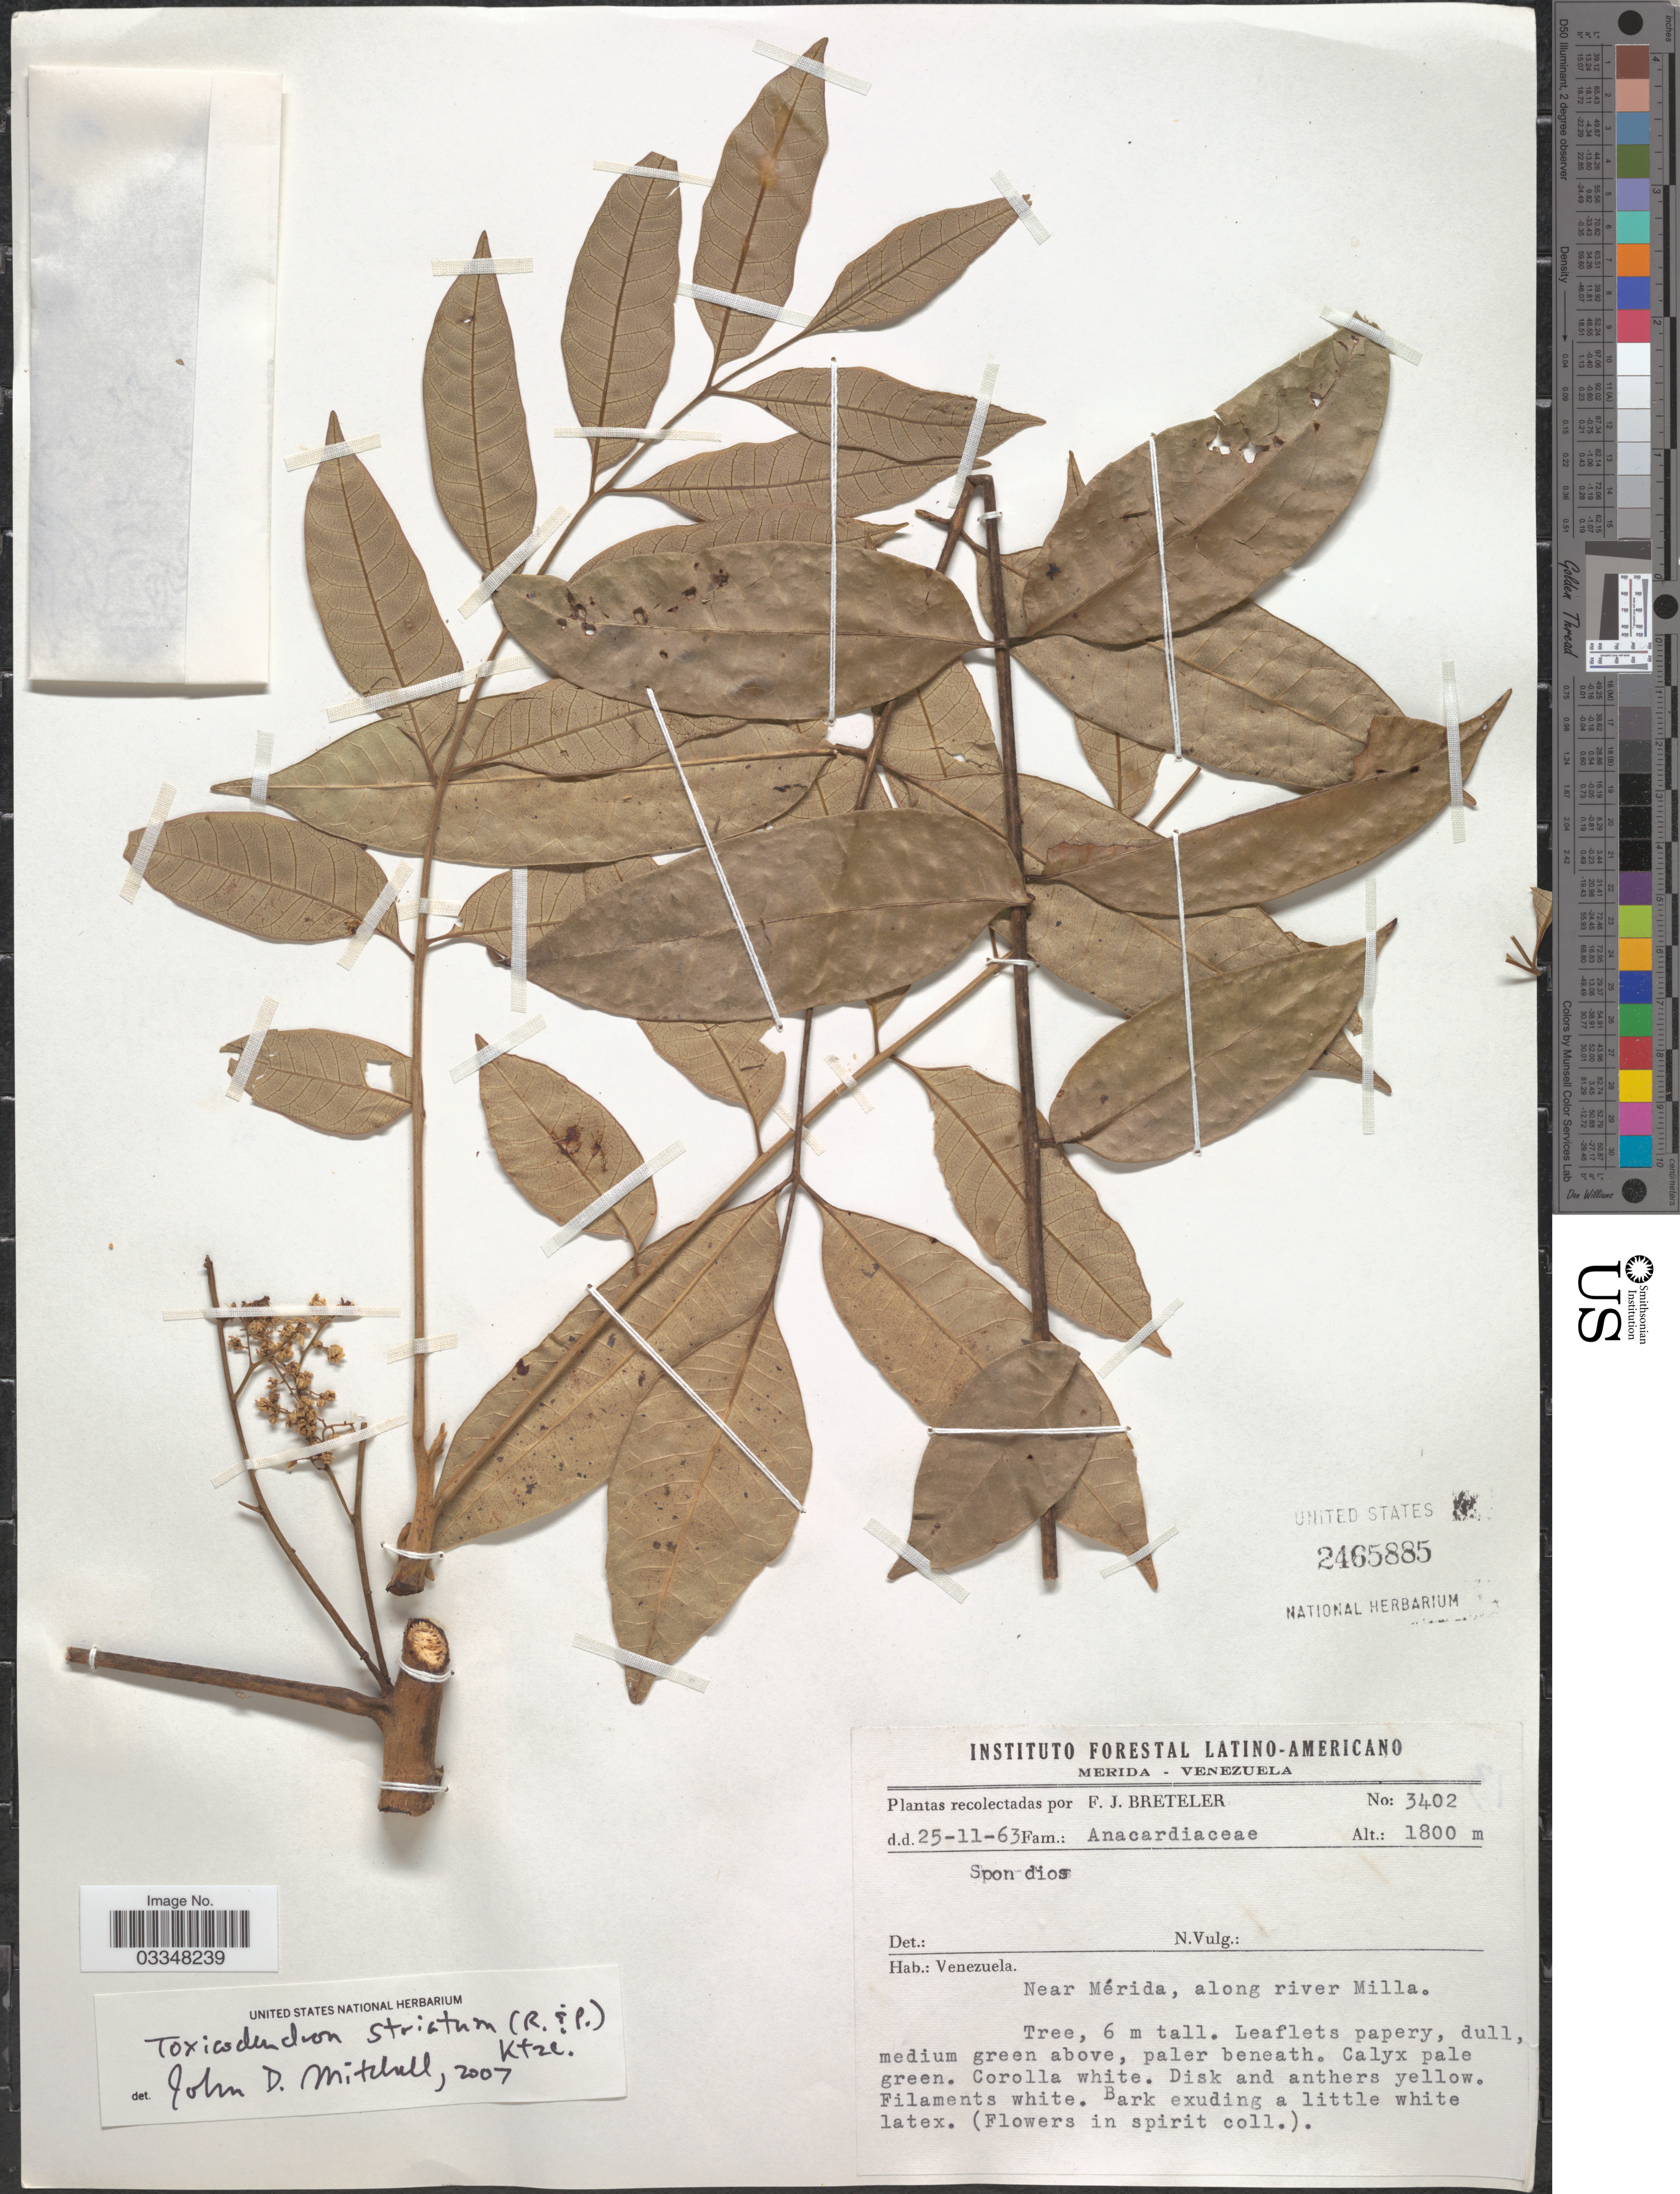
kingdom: Plantae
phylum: Tracheophyta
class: Magnoliopsida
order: Sapindales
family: Anacardiaceae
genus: Toxicodendron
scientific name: Toxicodendron striatum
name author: (Ruiz & Pav.) Kuntze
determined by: Mitchell, John D.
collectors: F. J. Breteler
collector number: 3402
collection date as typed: Transcribed d/m/y: 25/11/63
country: Venezuela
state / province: Mérida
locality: Near Mérida, along river Milla.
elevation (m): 1800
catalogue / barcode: US 2465885